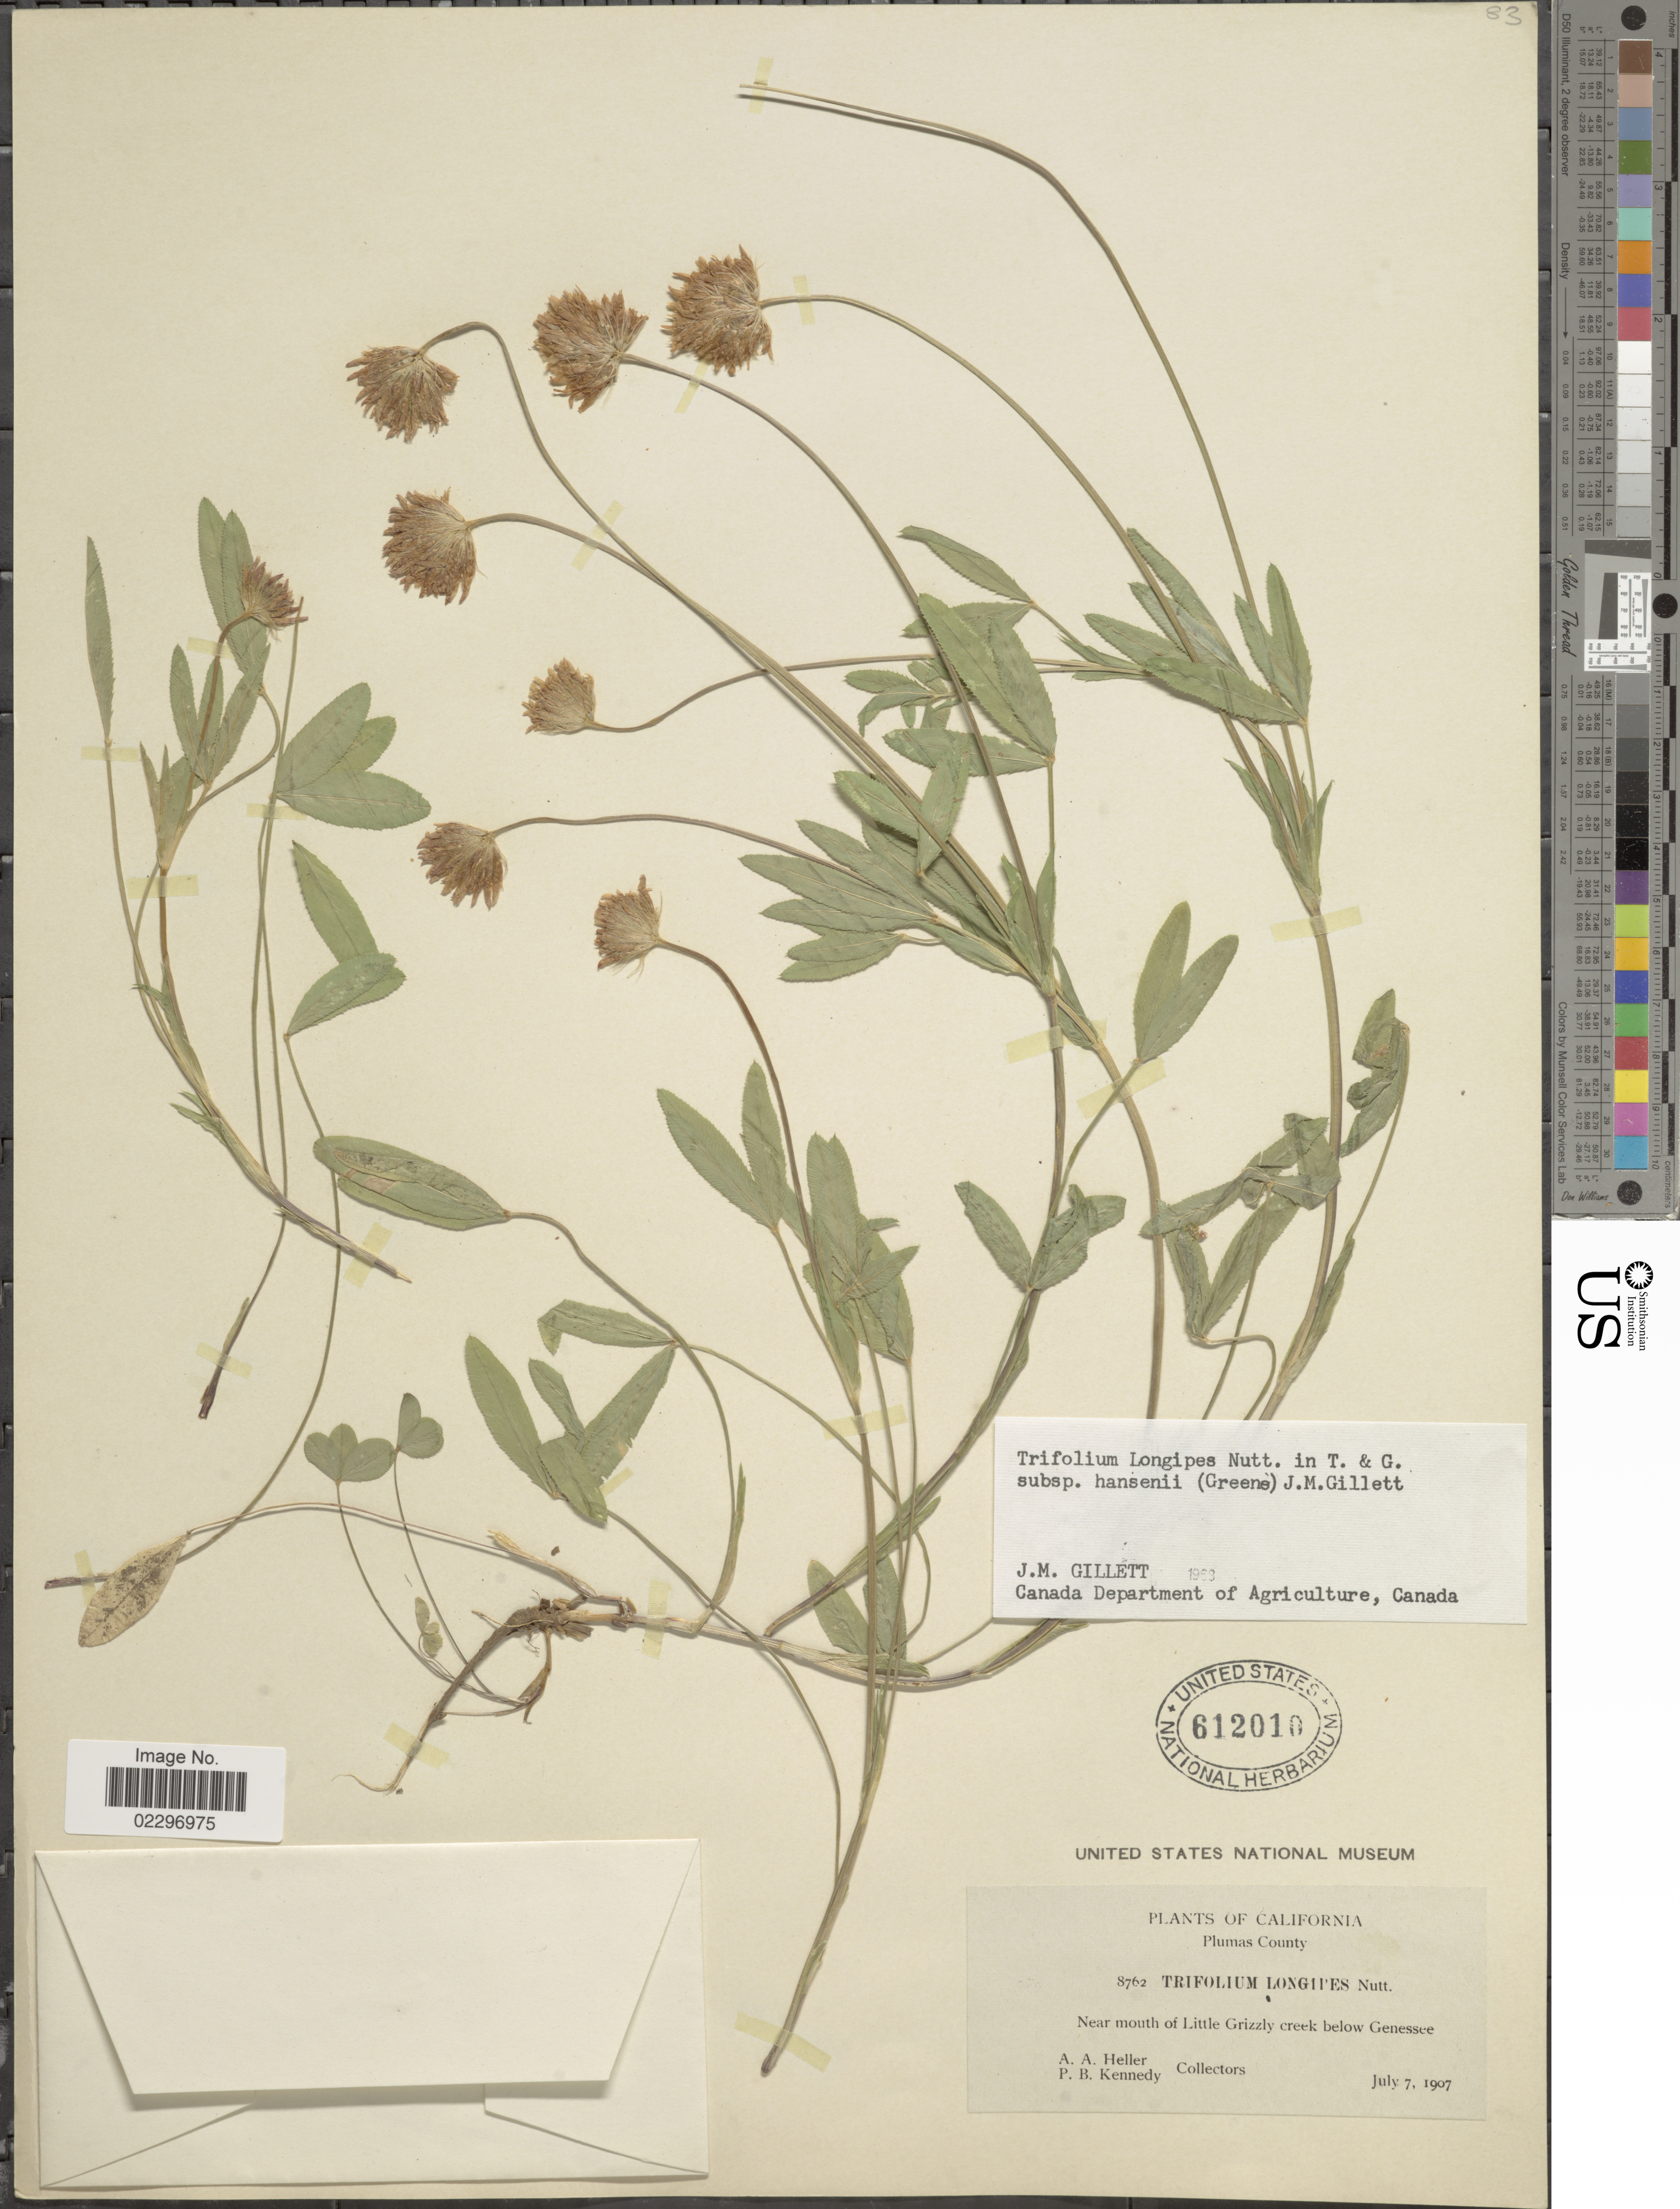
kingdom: Plantae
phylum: Tracheophyta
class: Magnoliopsida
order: Fabales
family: Fabaceae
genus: Trifolium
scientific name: Trifolium longipes subsp. hansenii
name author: (Greene) J.M. Gillett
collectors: A. A. Heller & P. B. Kennedy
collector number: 8762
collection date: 1907-07-07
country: United States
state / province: California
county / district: Plumas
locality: Plumas County, Near mouth of Little Grizzly creek below Genessee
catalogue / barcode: US 612010